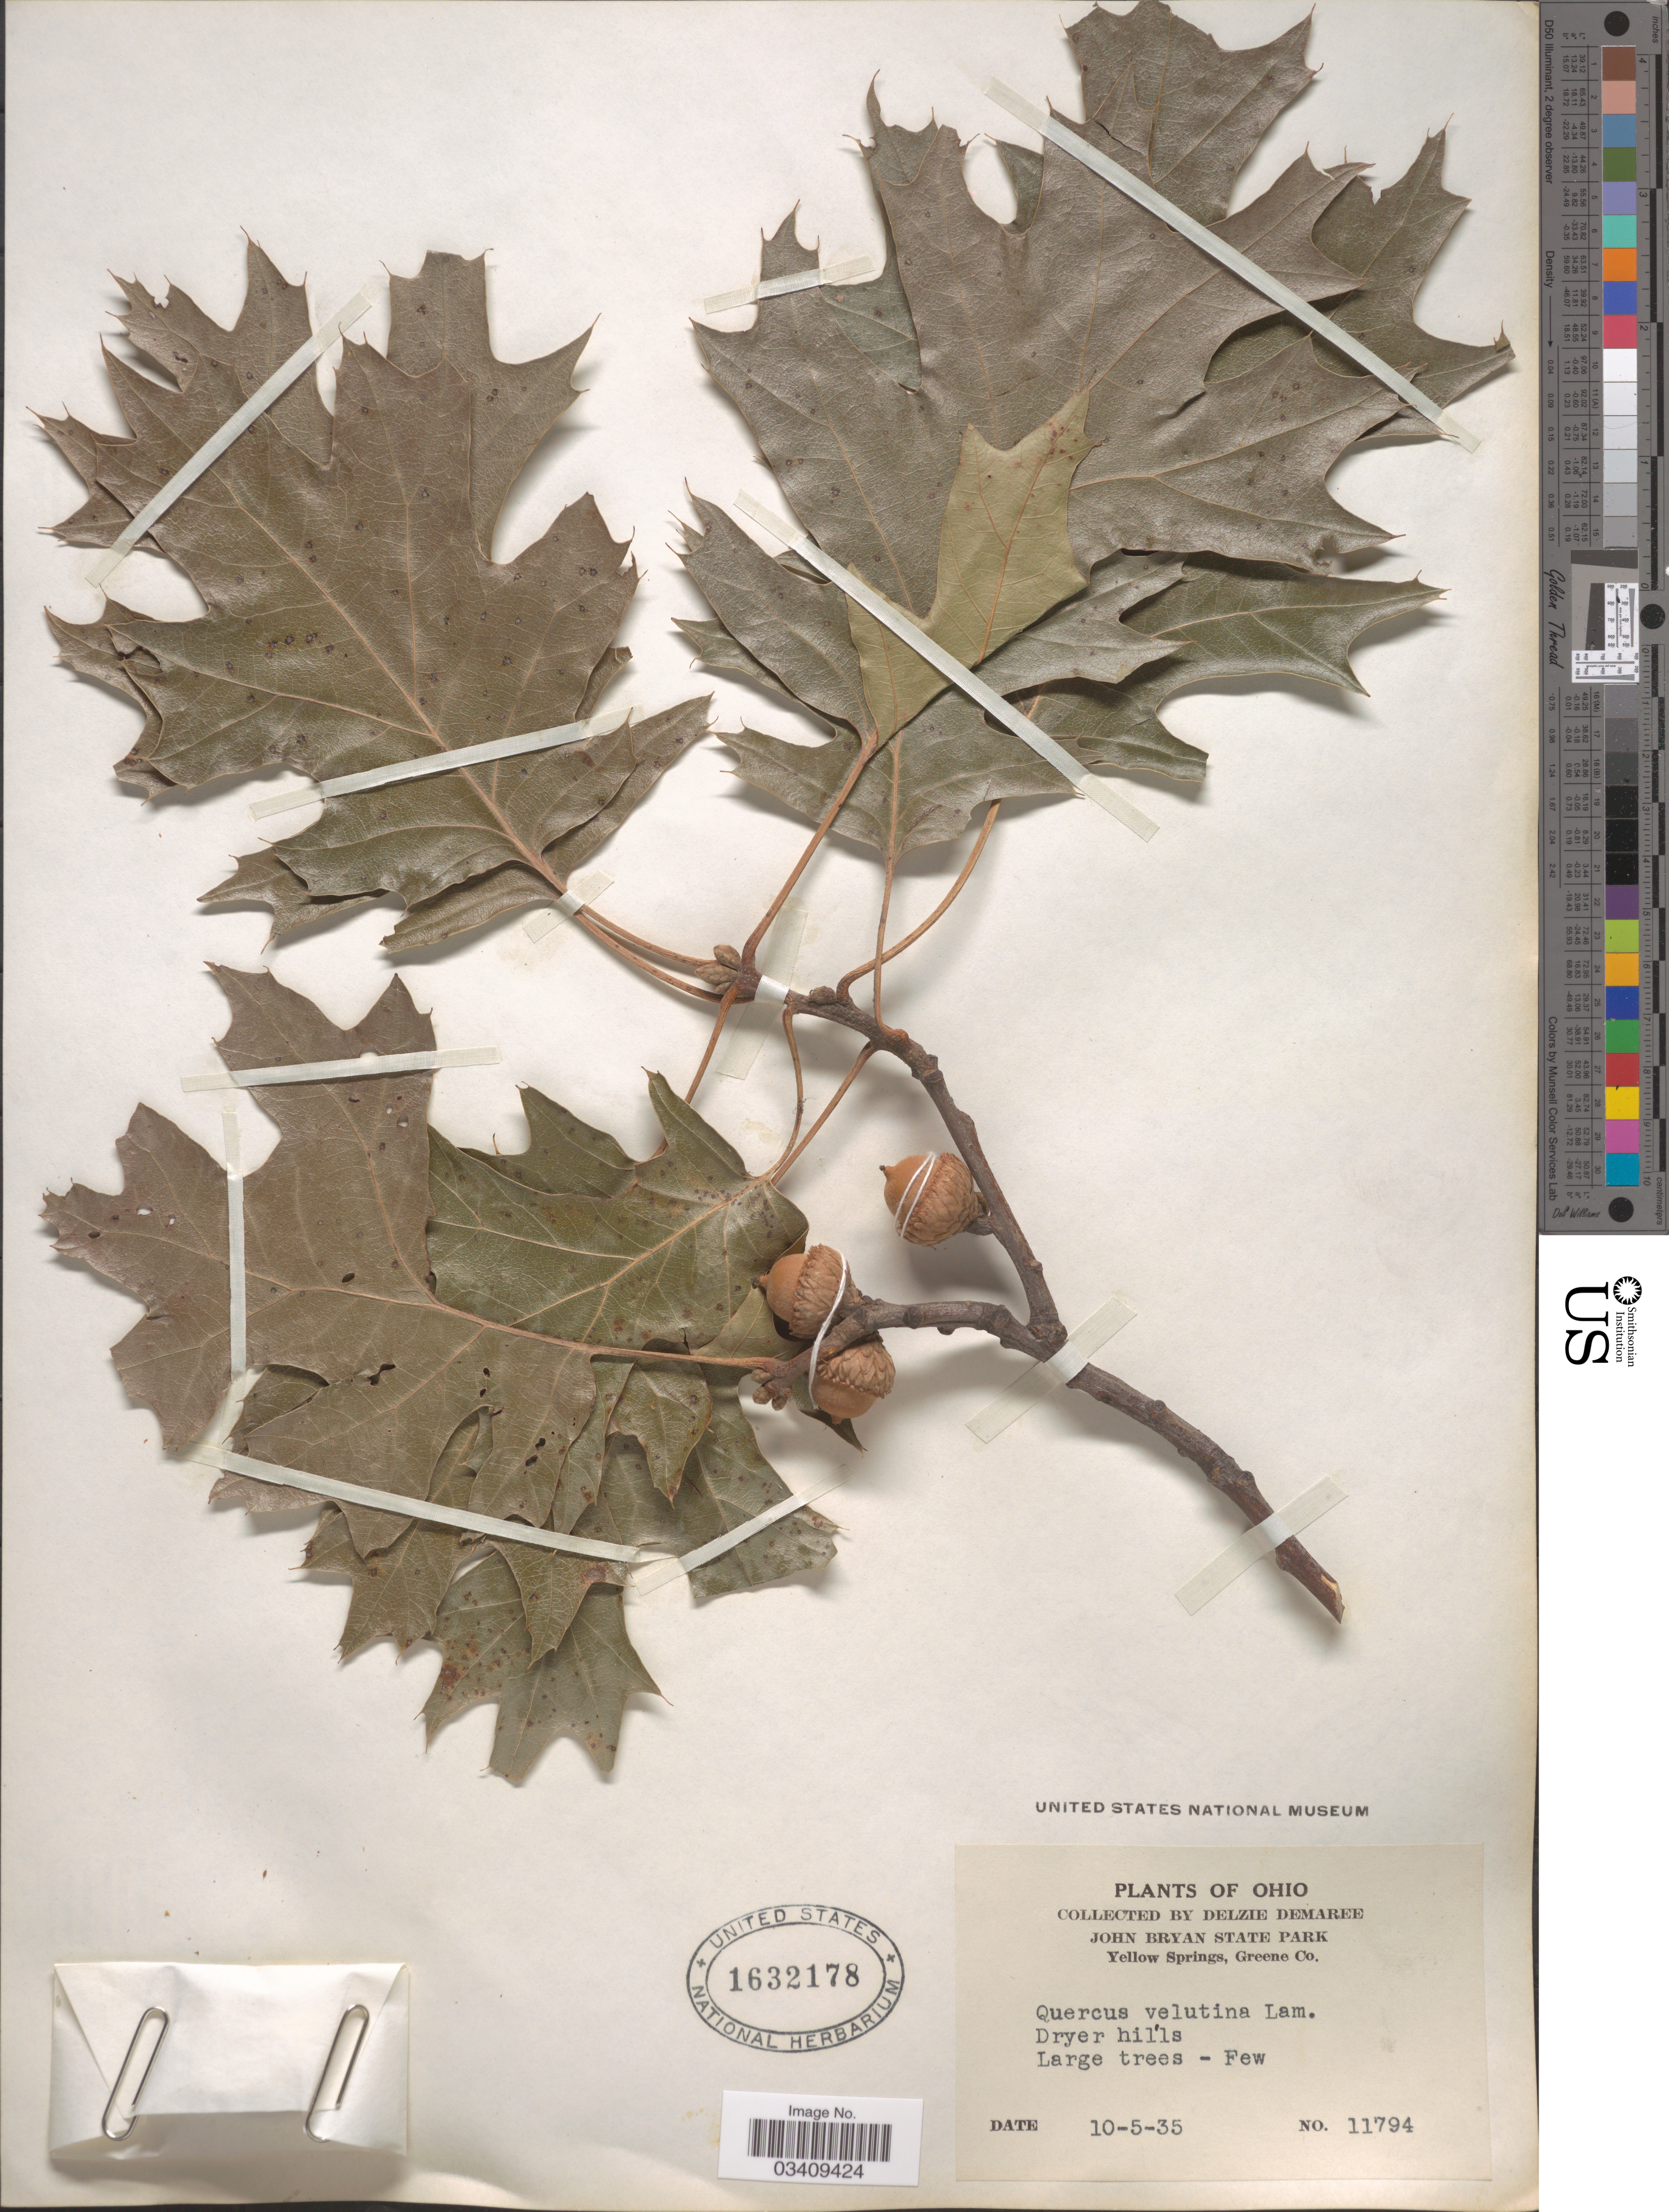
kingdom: Plantae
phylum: Tracheophyta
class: Magnoliopsida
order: Fagales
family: Fagaceae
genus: Quercus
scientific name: Quercus velutina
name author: Lam.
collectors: D. Demaree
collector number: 11794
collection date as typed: Transcribed d/m/y: 5/10/35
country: United States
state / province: Ohio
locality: John Bryan State Park. Yellow Springs, Greene Co. Dryer hills.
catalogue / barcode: US 1632178